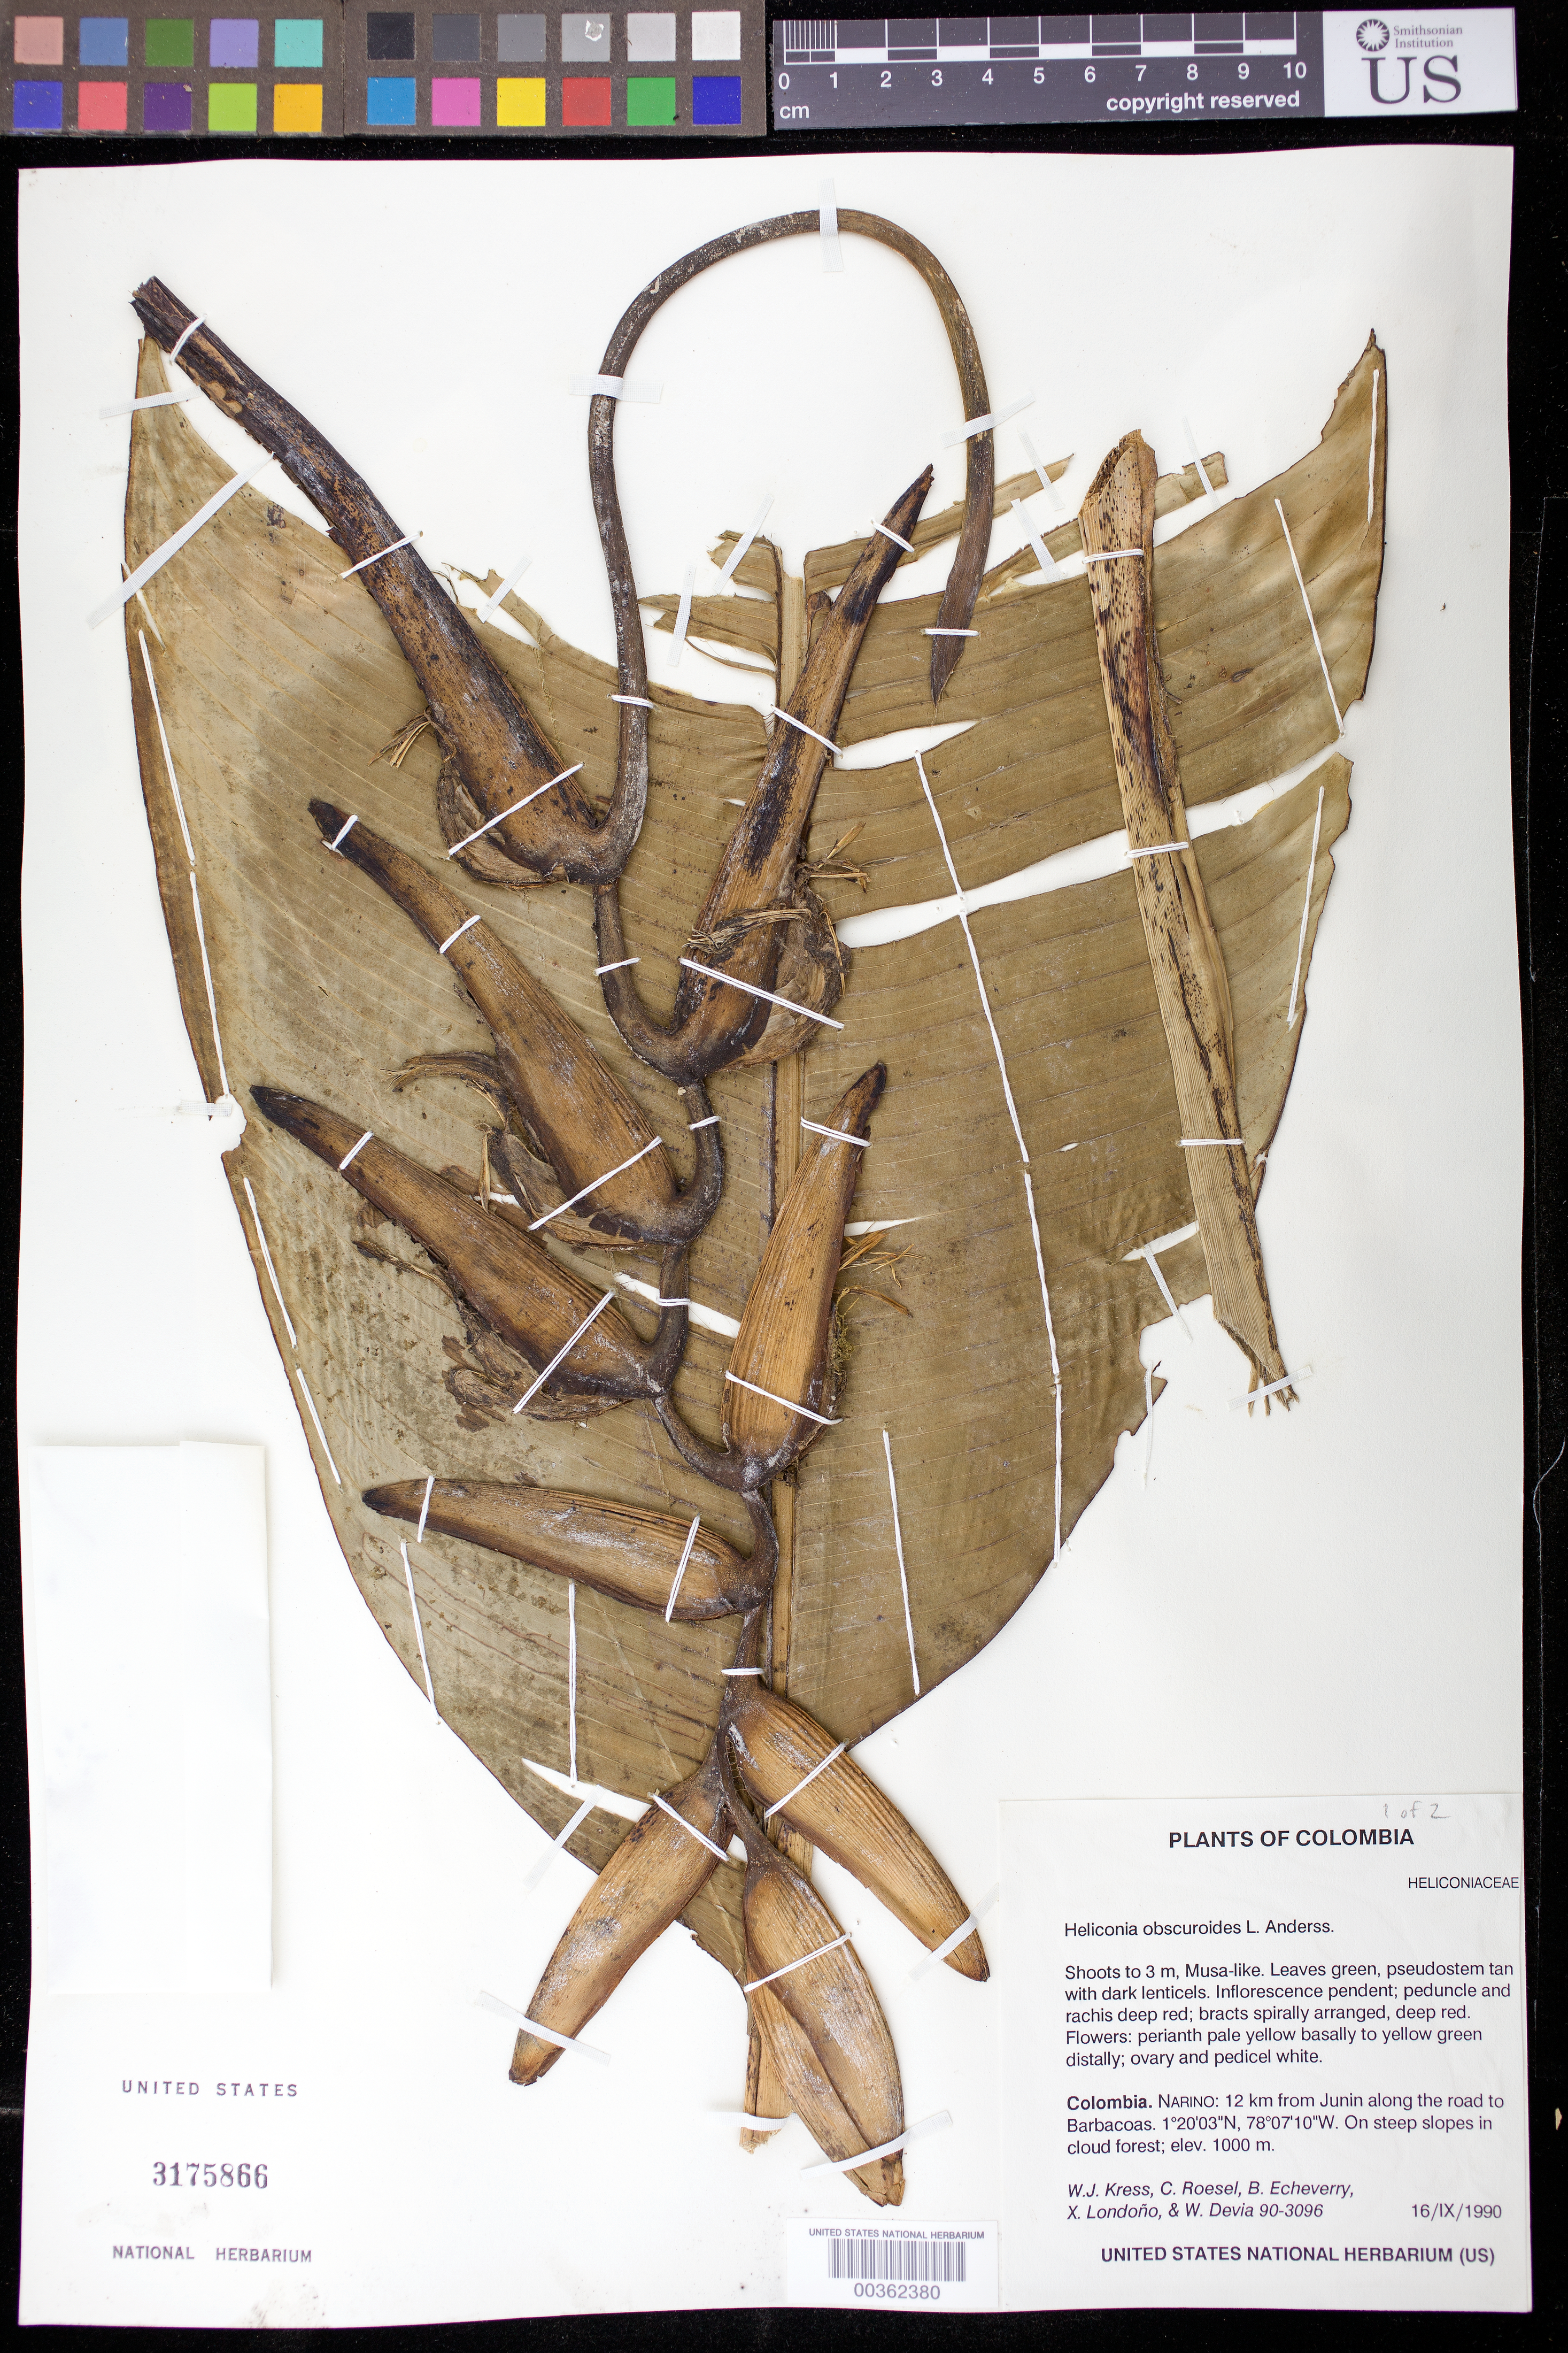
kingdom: Plantae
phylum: Tracheophyta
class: Liliopsida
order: Zingiberales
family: Heliconiaceae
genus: Heliconia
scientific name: Heliconia obscuroides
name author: L. Andersson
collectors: W. J. Kress, C. S. Roesel, B. Echeverry, X. Londoño & W. Devia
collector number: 90-3096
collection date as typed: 16 Sep 1990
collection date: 1990-09-16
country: Colombia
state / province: Nariño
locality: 12 km from Junin along road to Barbacoas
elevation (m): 1000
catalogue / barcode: US 3175866